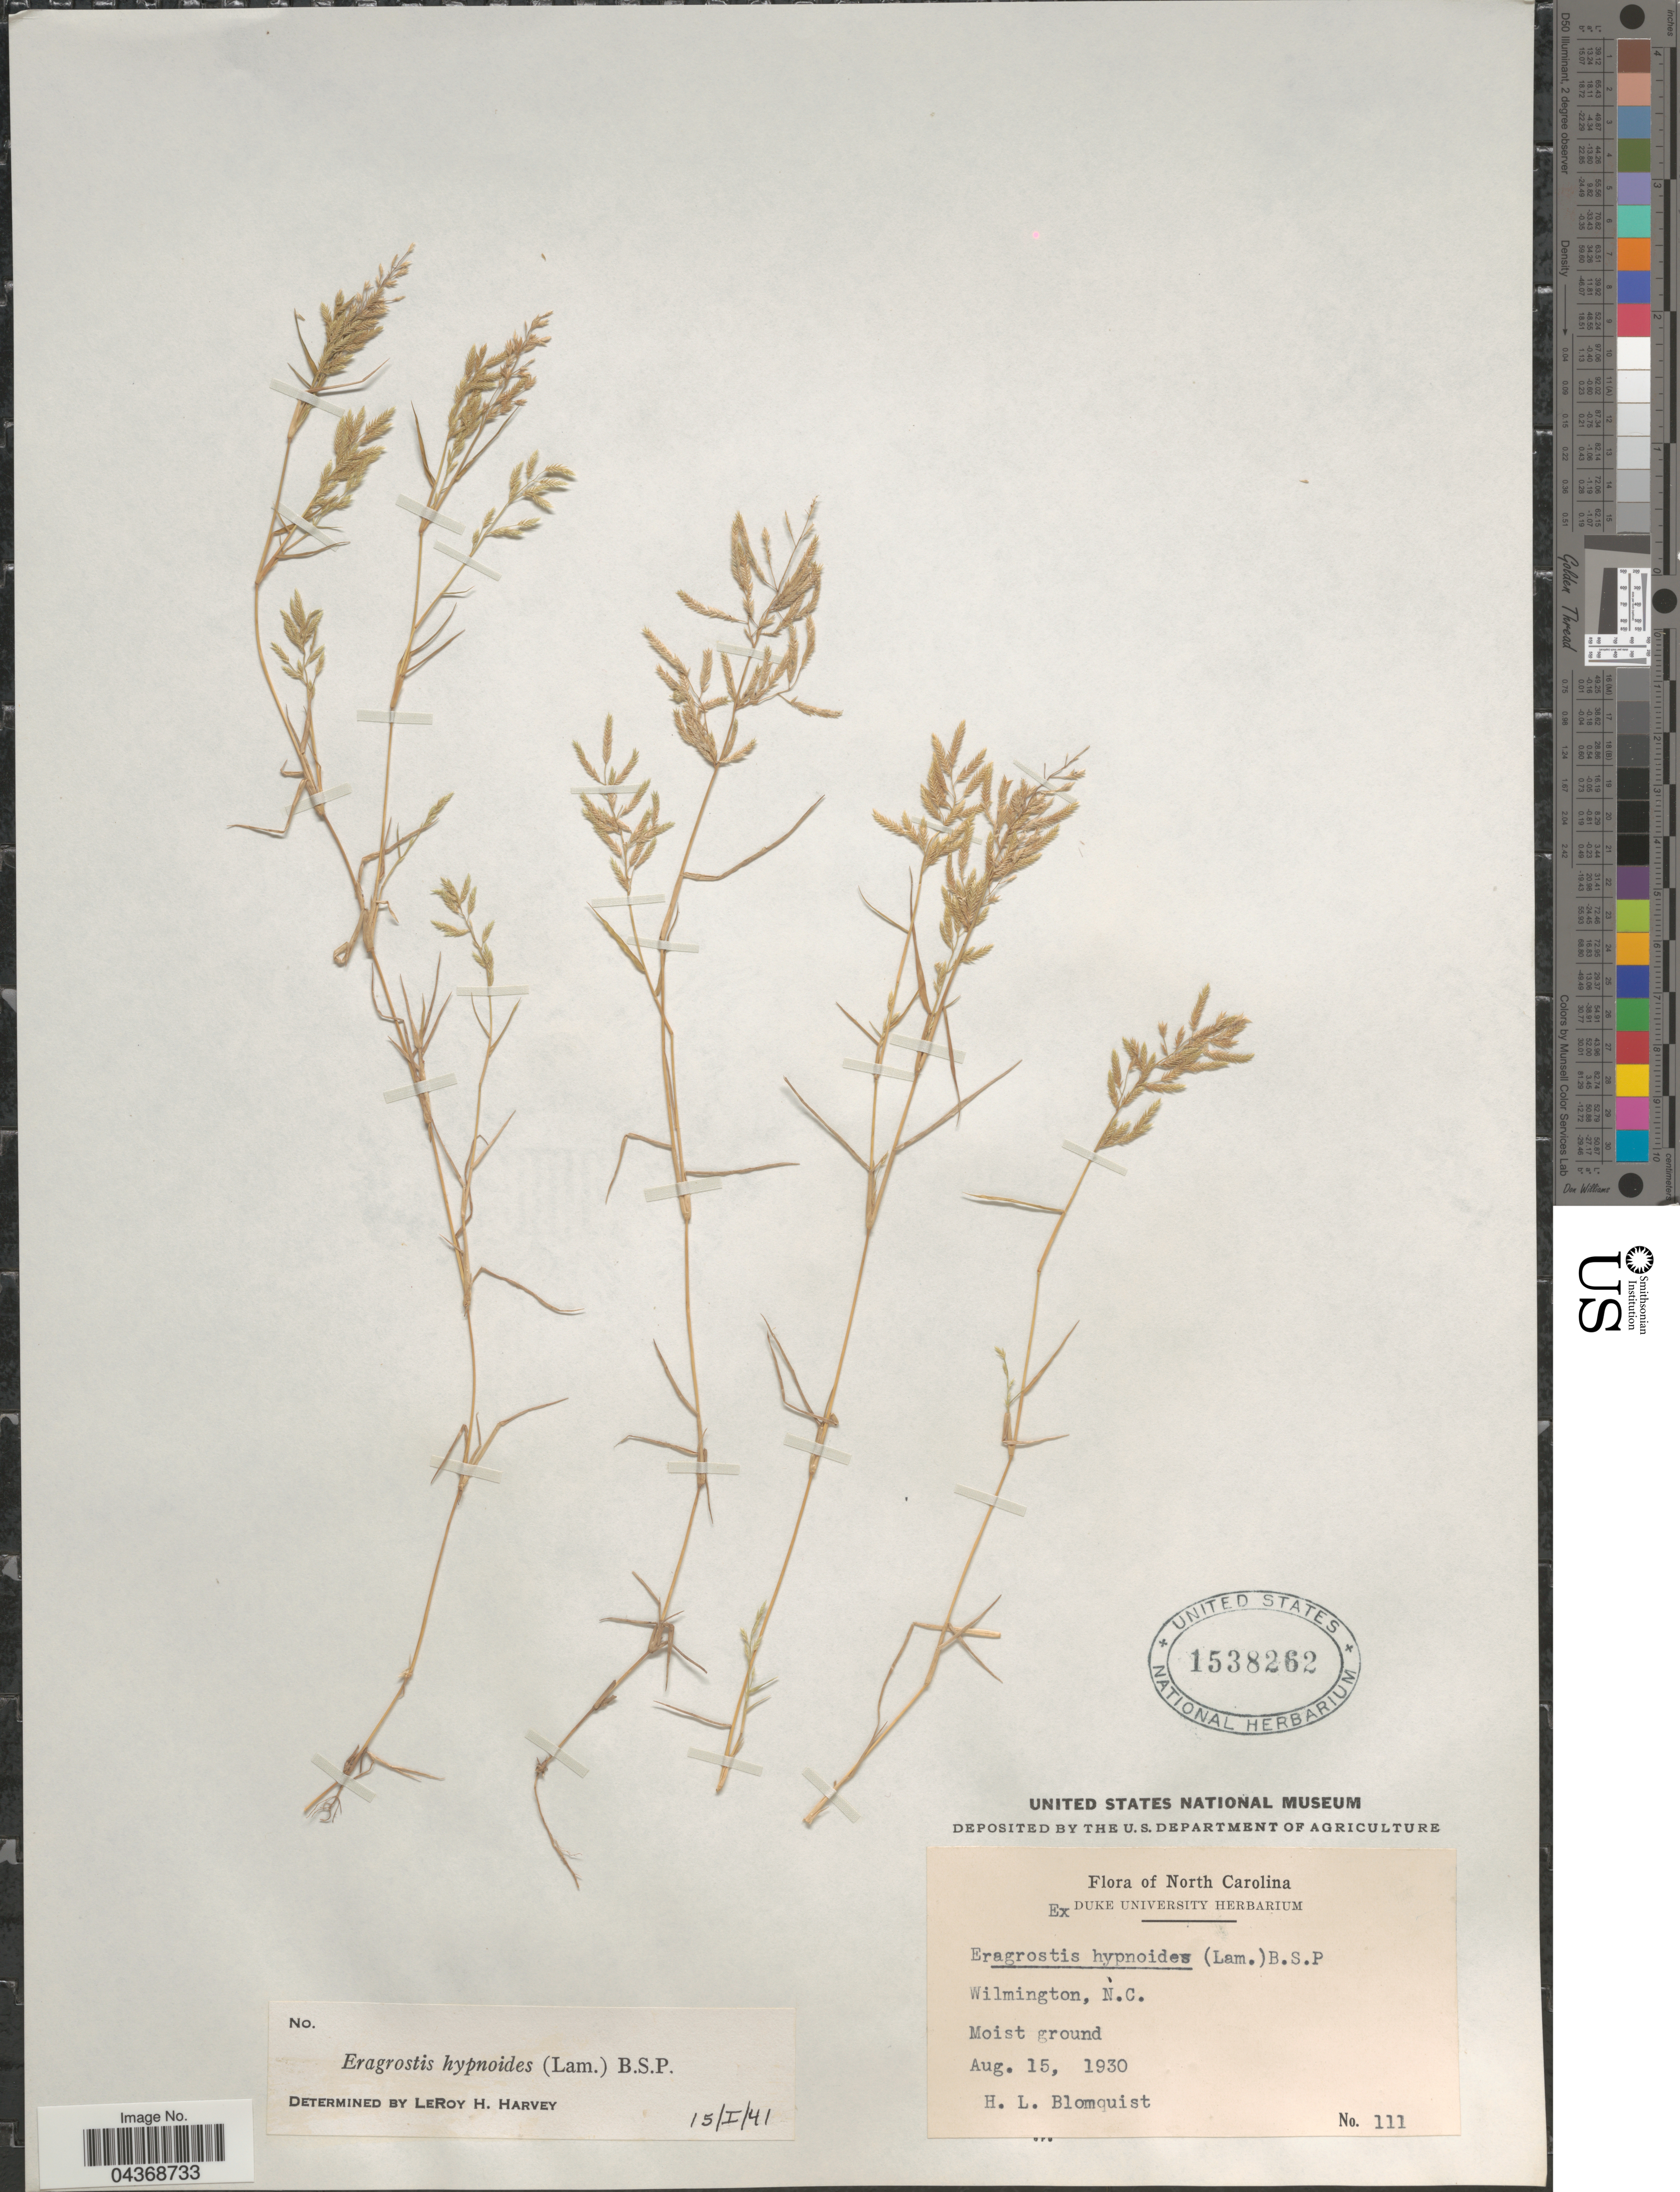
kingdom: Plantae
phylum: Tracheophyta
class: Liliopsida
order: Poales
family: Poaceae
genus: Eragrostis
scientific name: Eragrostis hypnoides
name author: (Lam.) Britton, Stearns & Poggenb.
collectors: H. Blomquist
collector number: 111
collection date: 1930-08-15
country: United States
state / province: North Carolina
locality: Wilmington.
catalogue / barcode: US 1538262